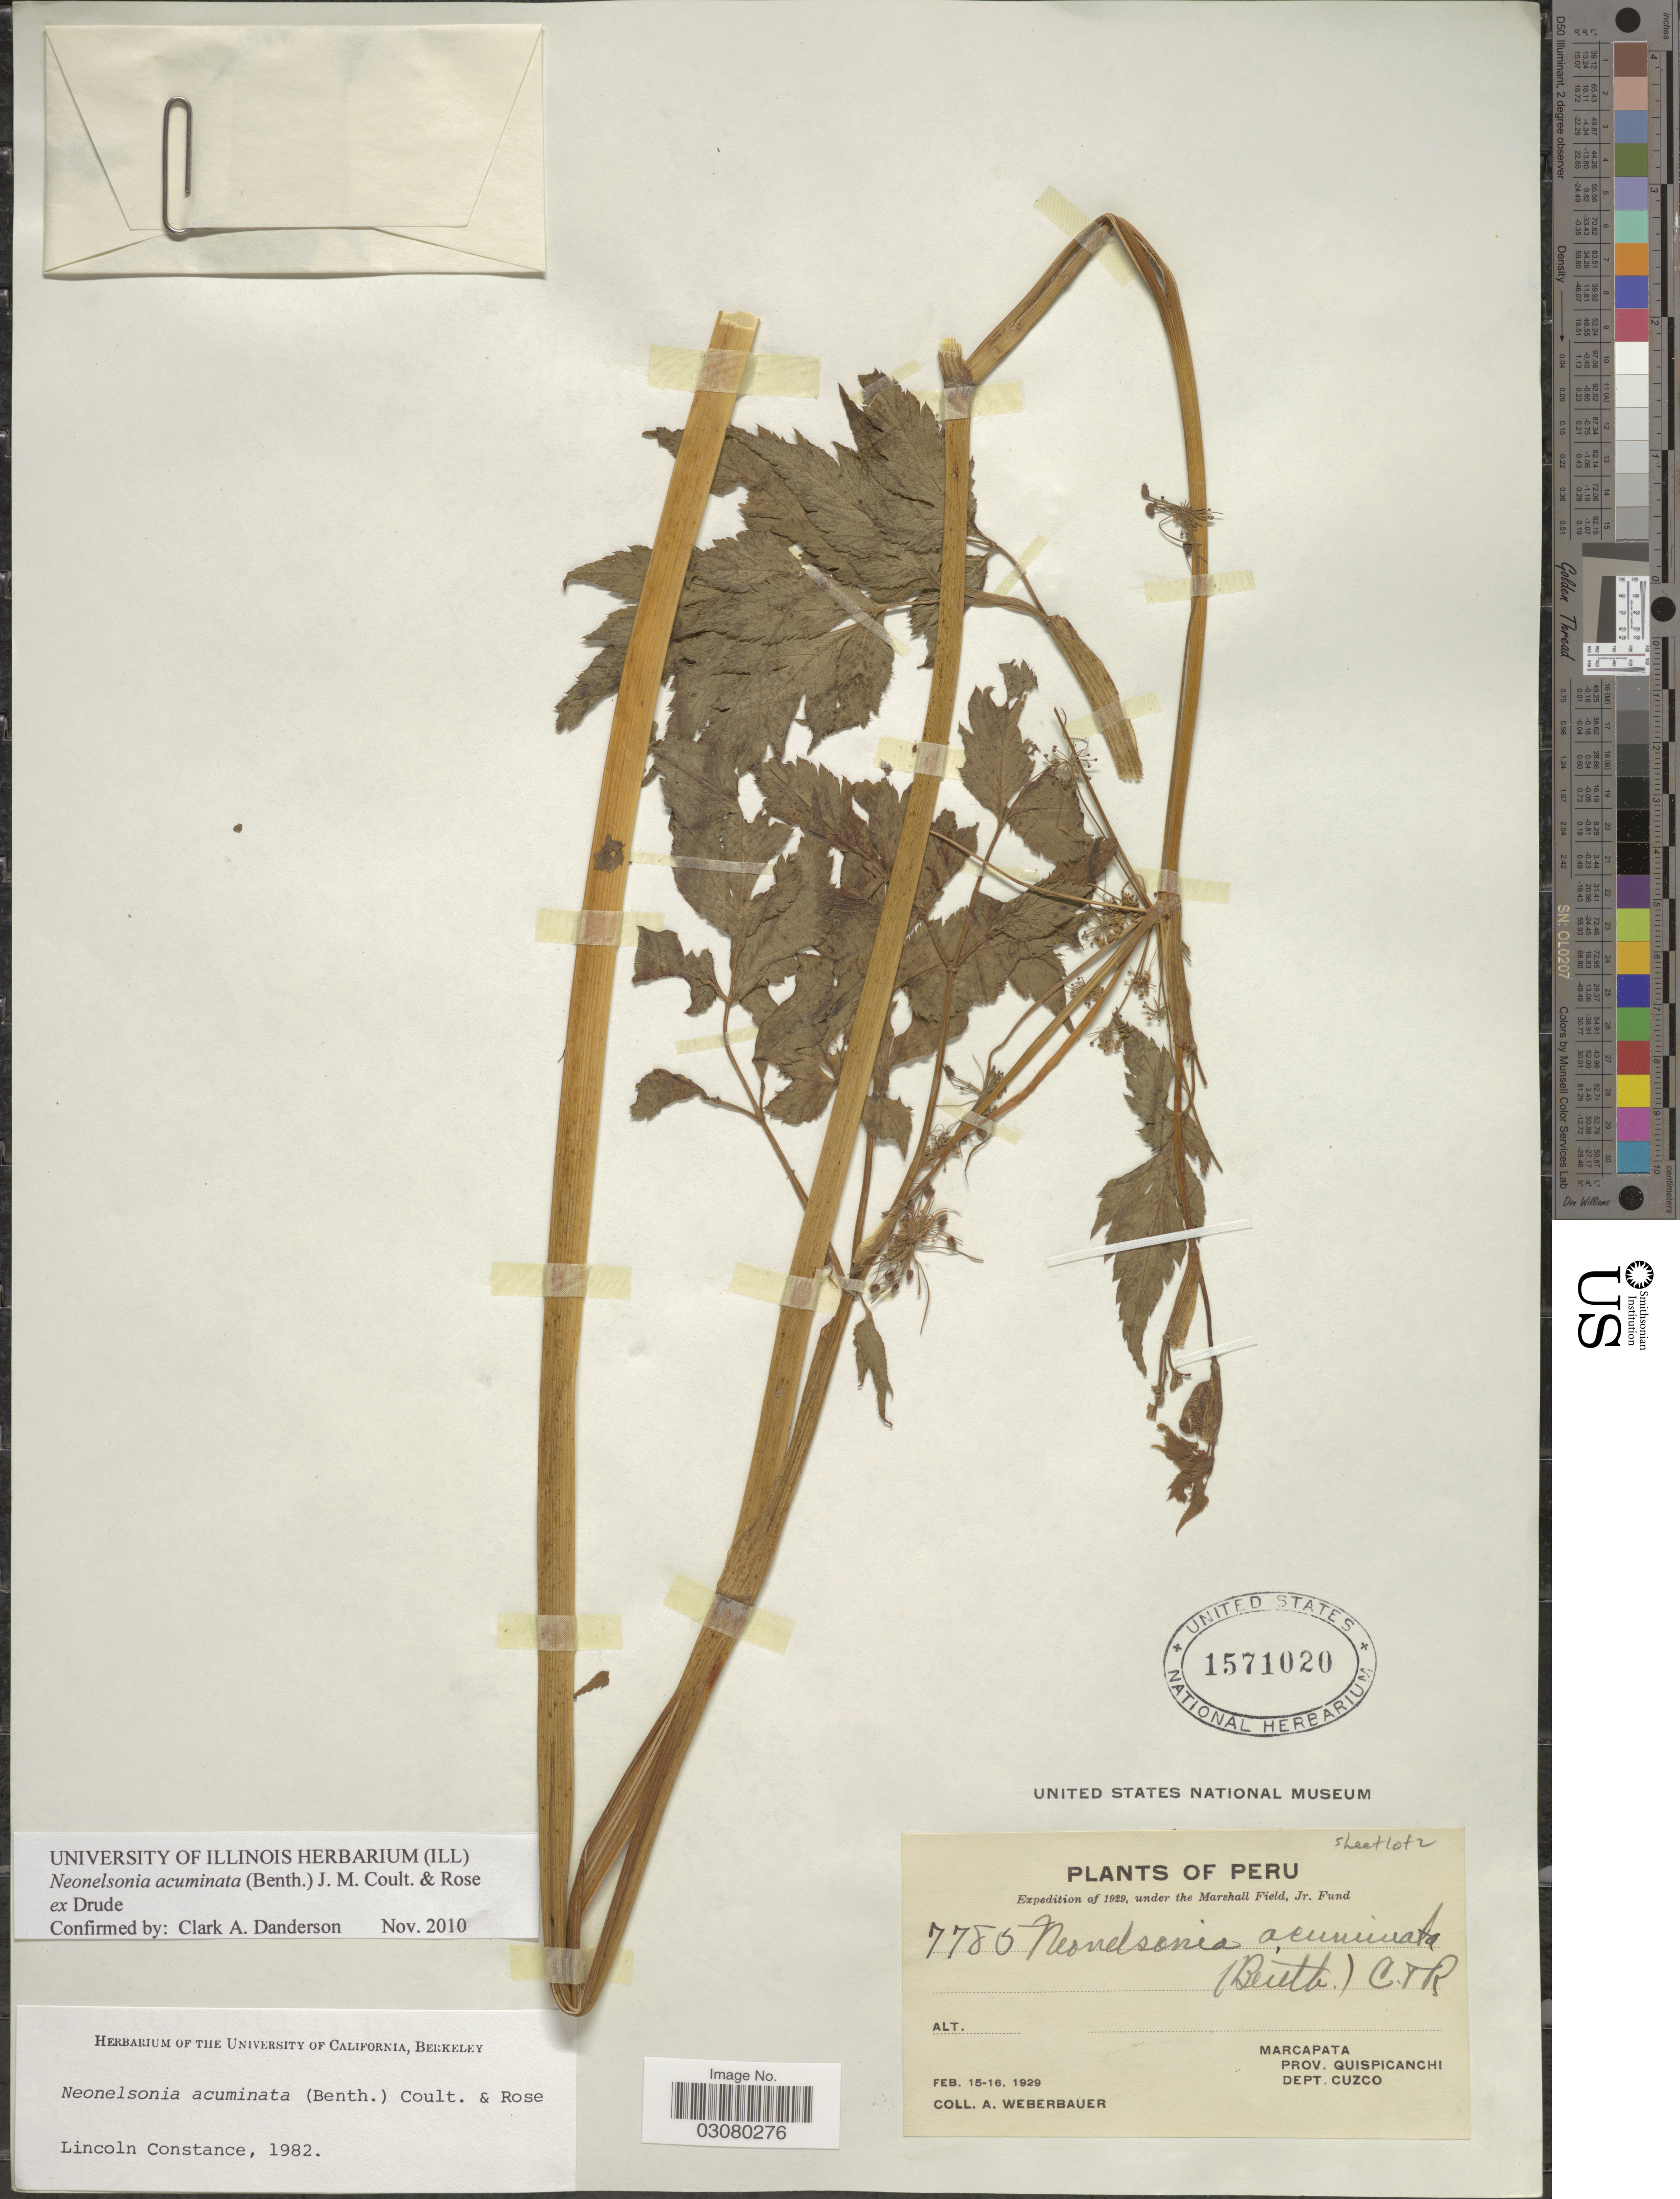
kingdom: Plantae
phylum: Tracheophyta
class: Magnoliopsida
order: Apiales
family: Apiaceae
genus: Neonelsonia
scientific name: Neonelsonia acuminata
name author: (Benth.) J.M. Coult. & Rose ex Drude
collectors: A. Weberbauer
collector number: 7785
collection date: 1929-02-15/1929-02-16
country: Peru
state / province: Cusco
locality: Marcapata. Prov. Quispicanchi. Dept. Cuzco.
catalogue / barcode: US 1571020